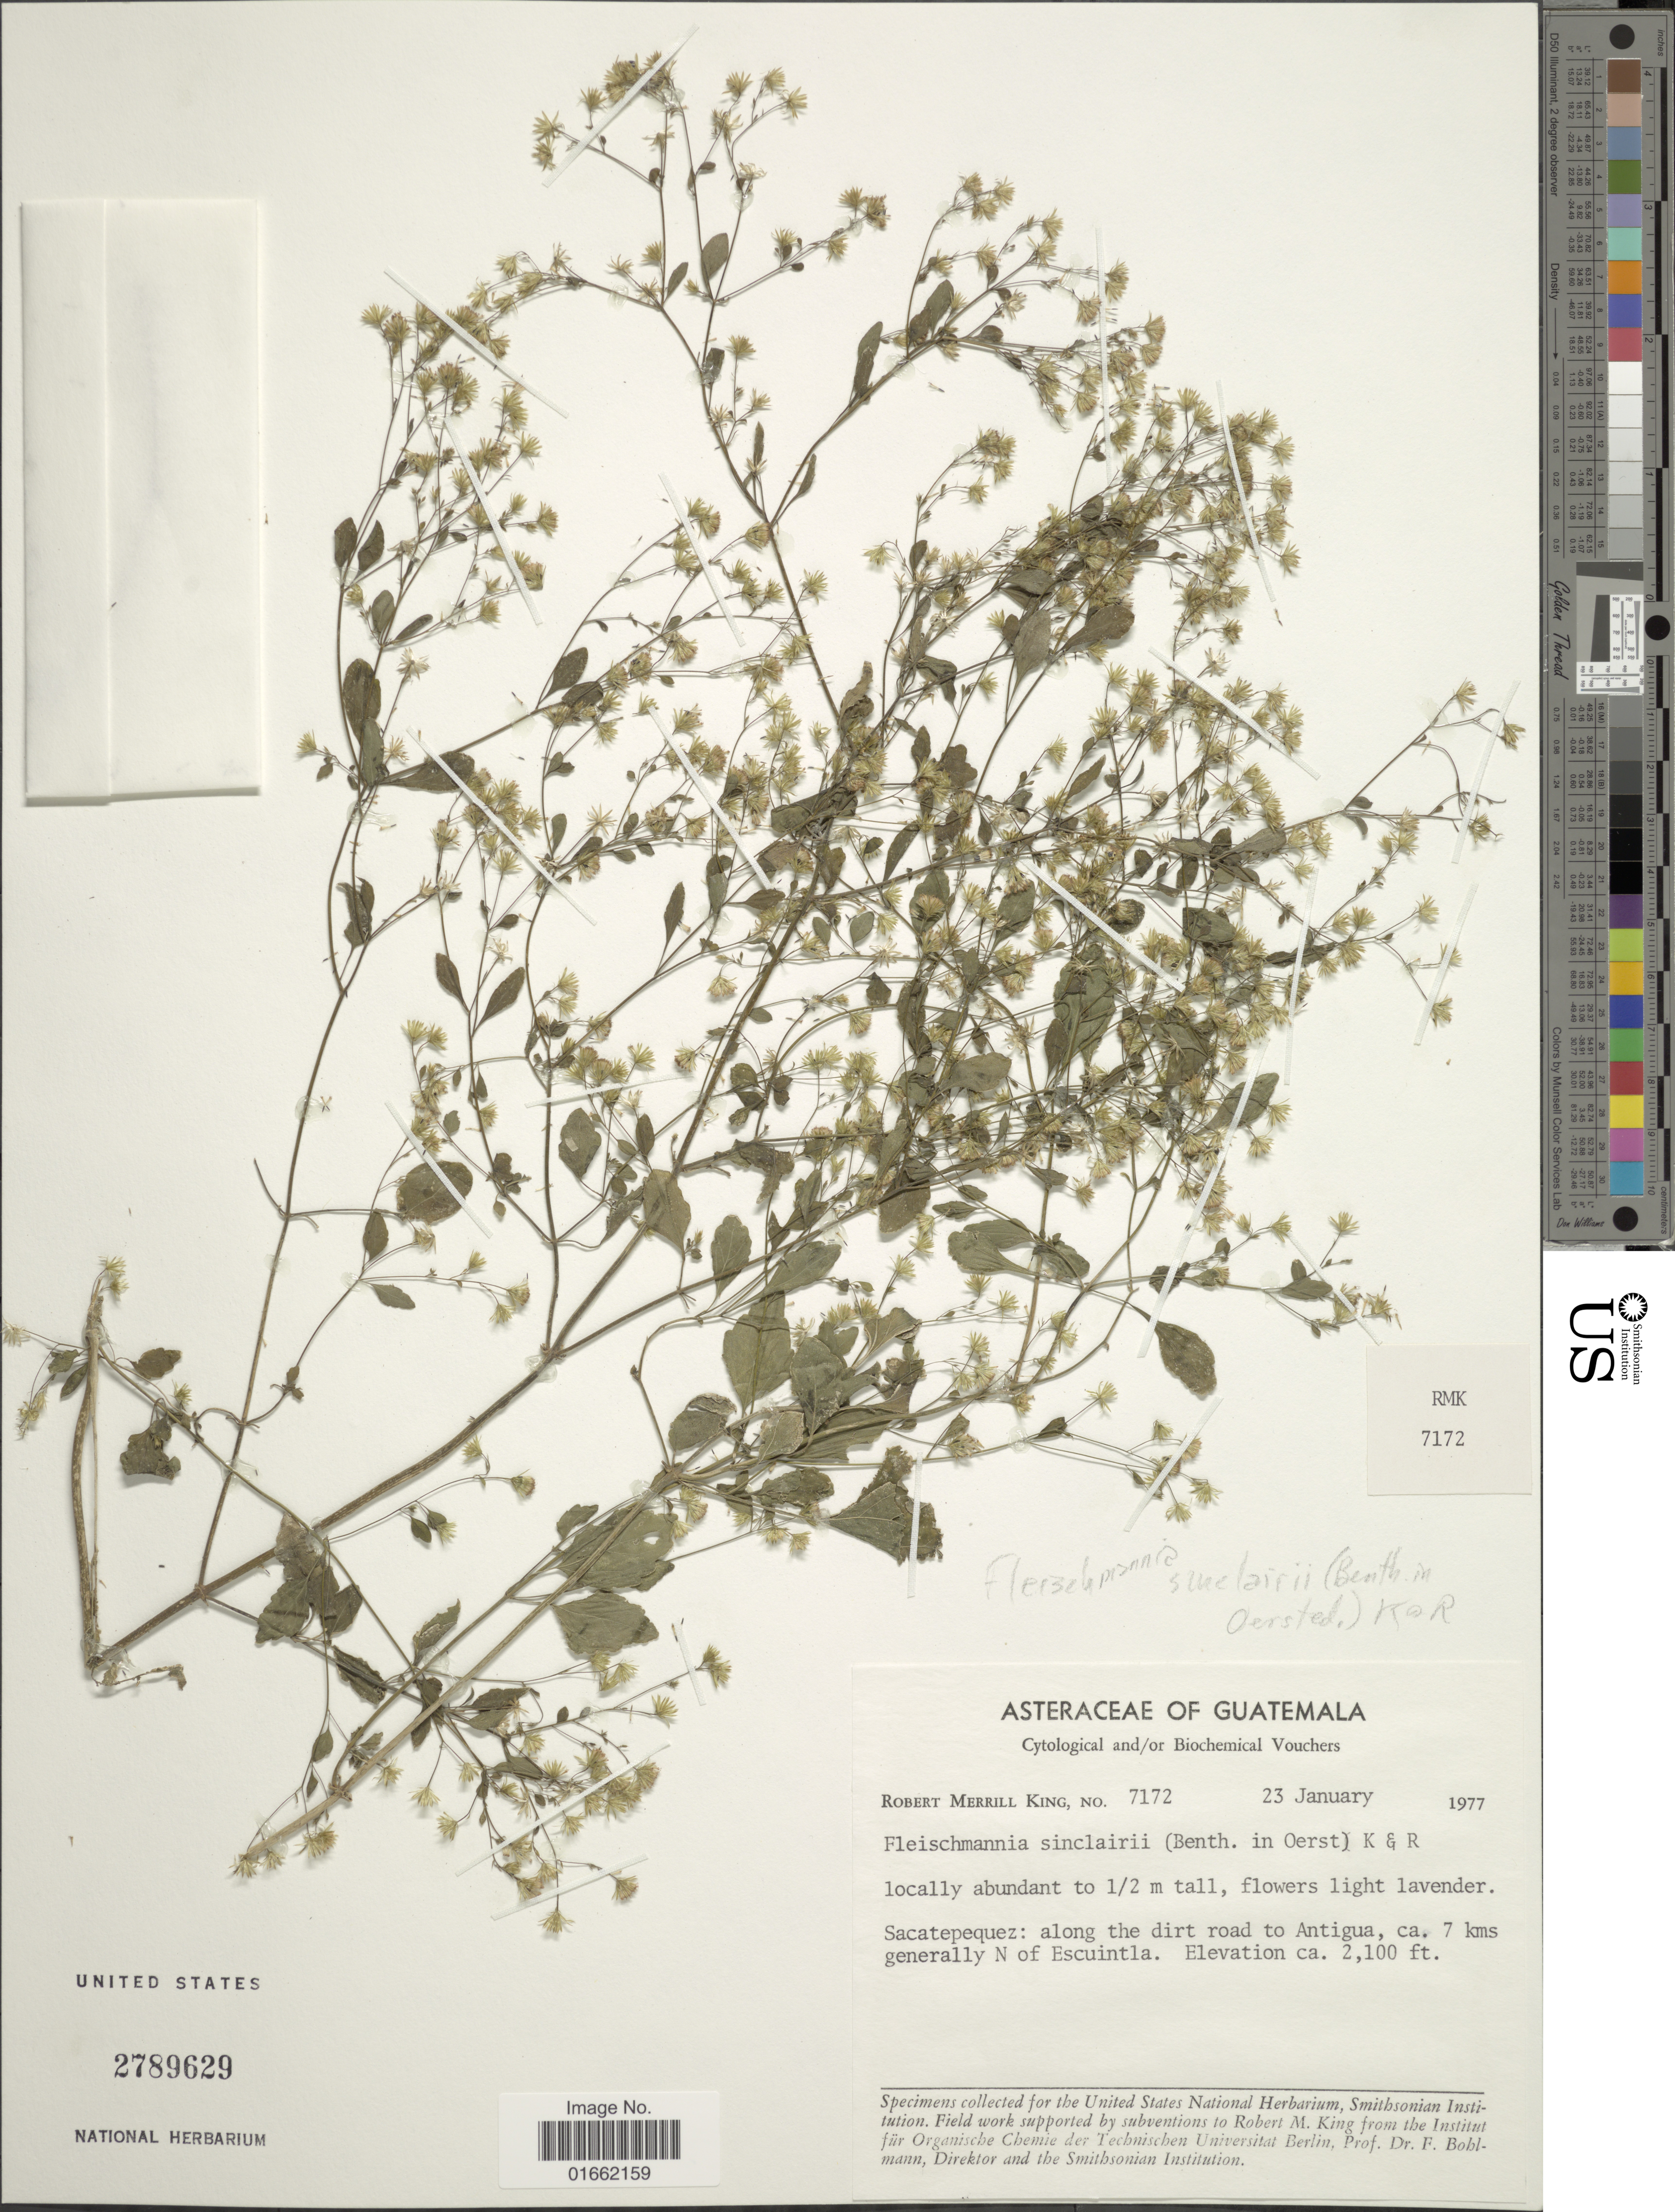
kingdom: Plantae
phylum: Tracheophyta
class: Magnoliopsida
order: Asterales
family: Asteraceae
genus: Fleischmannia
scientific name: Fleischmannia sinclairii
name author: (Benth. ex Oerst.) R.M. King & H. Rob.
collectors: R. M. King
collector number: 7172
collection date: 1977-01-23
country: Guatemala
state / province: Sacatepéquez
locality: Sacatepequez: along the dirt road to Antigua, ca. 7 kms generally N of Escuintla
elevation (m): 640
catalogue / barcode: US 2789629